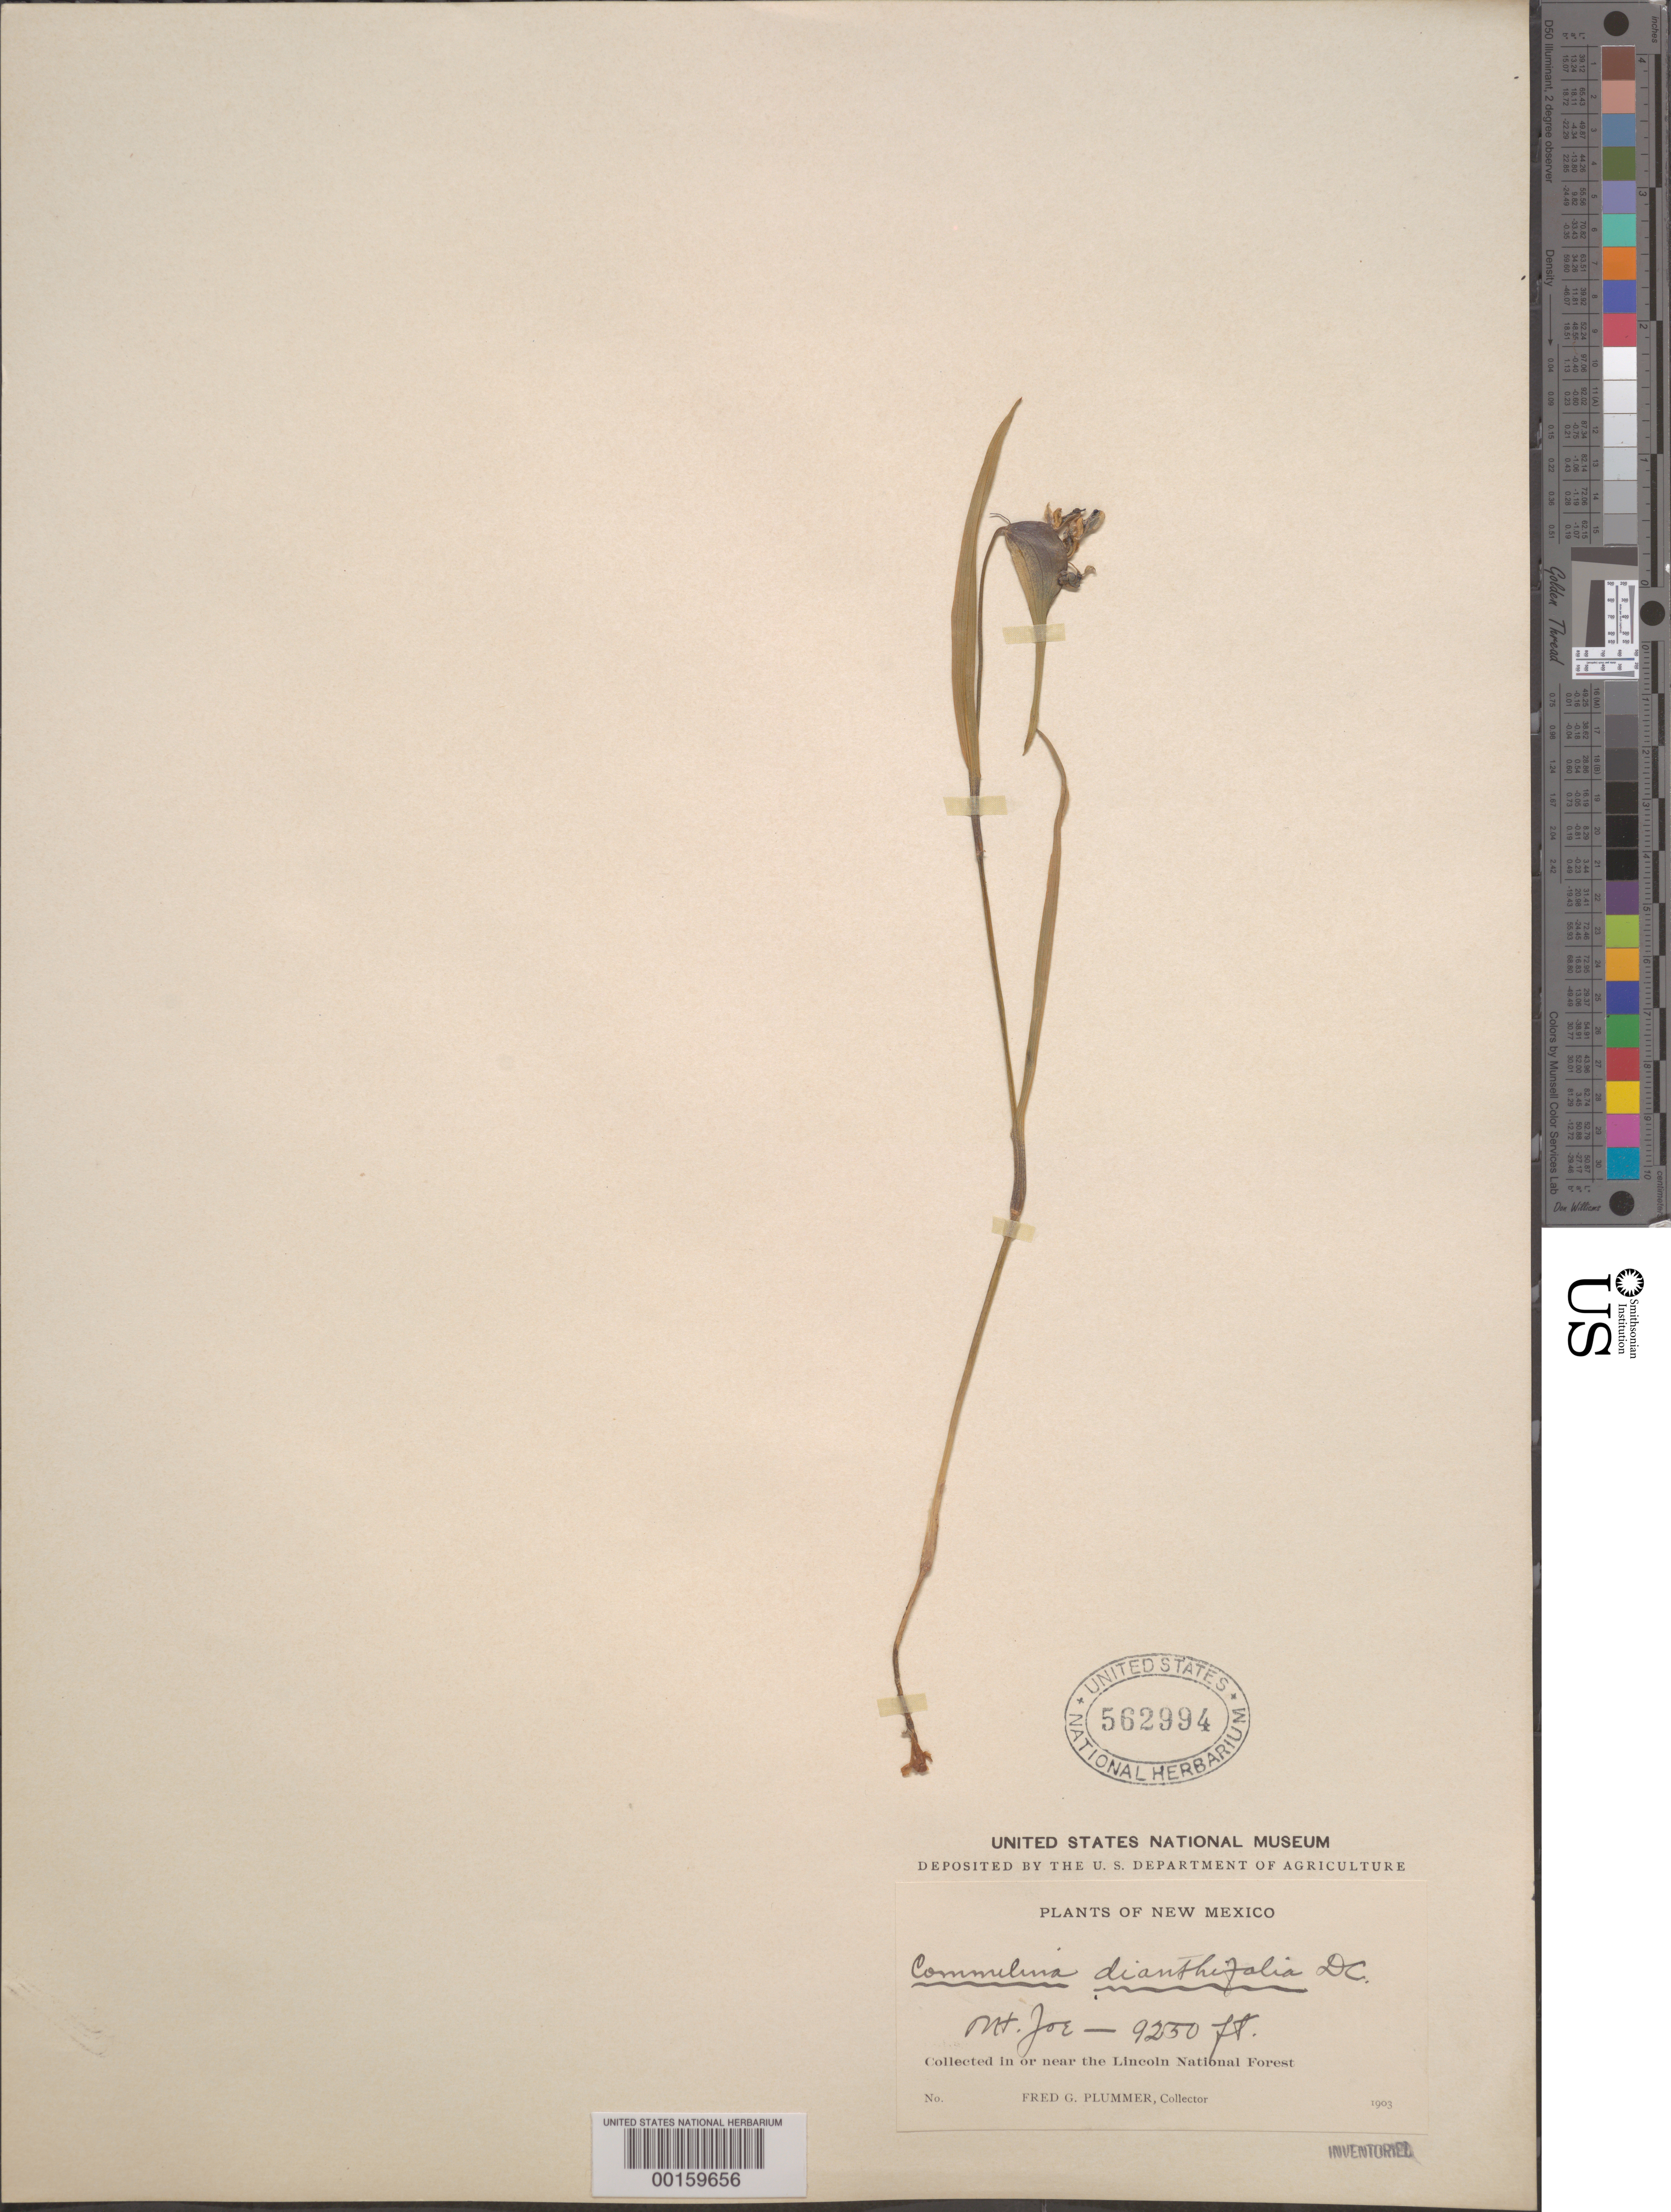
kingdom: Plantae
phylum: Tracheophyta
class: Liliopsida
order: Commelinales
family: Commelinaceae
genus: Commelina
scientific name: Commelina dianthifolia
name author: Redouté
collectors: F. Plummer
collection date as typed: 1903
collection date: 1903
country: United States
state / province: New Mexico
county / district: Lincoln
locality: Lincoln nat'l forest, mt. joe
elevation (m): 2821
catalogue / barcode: US 562994